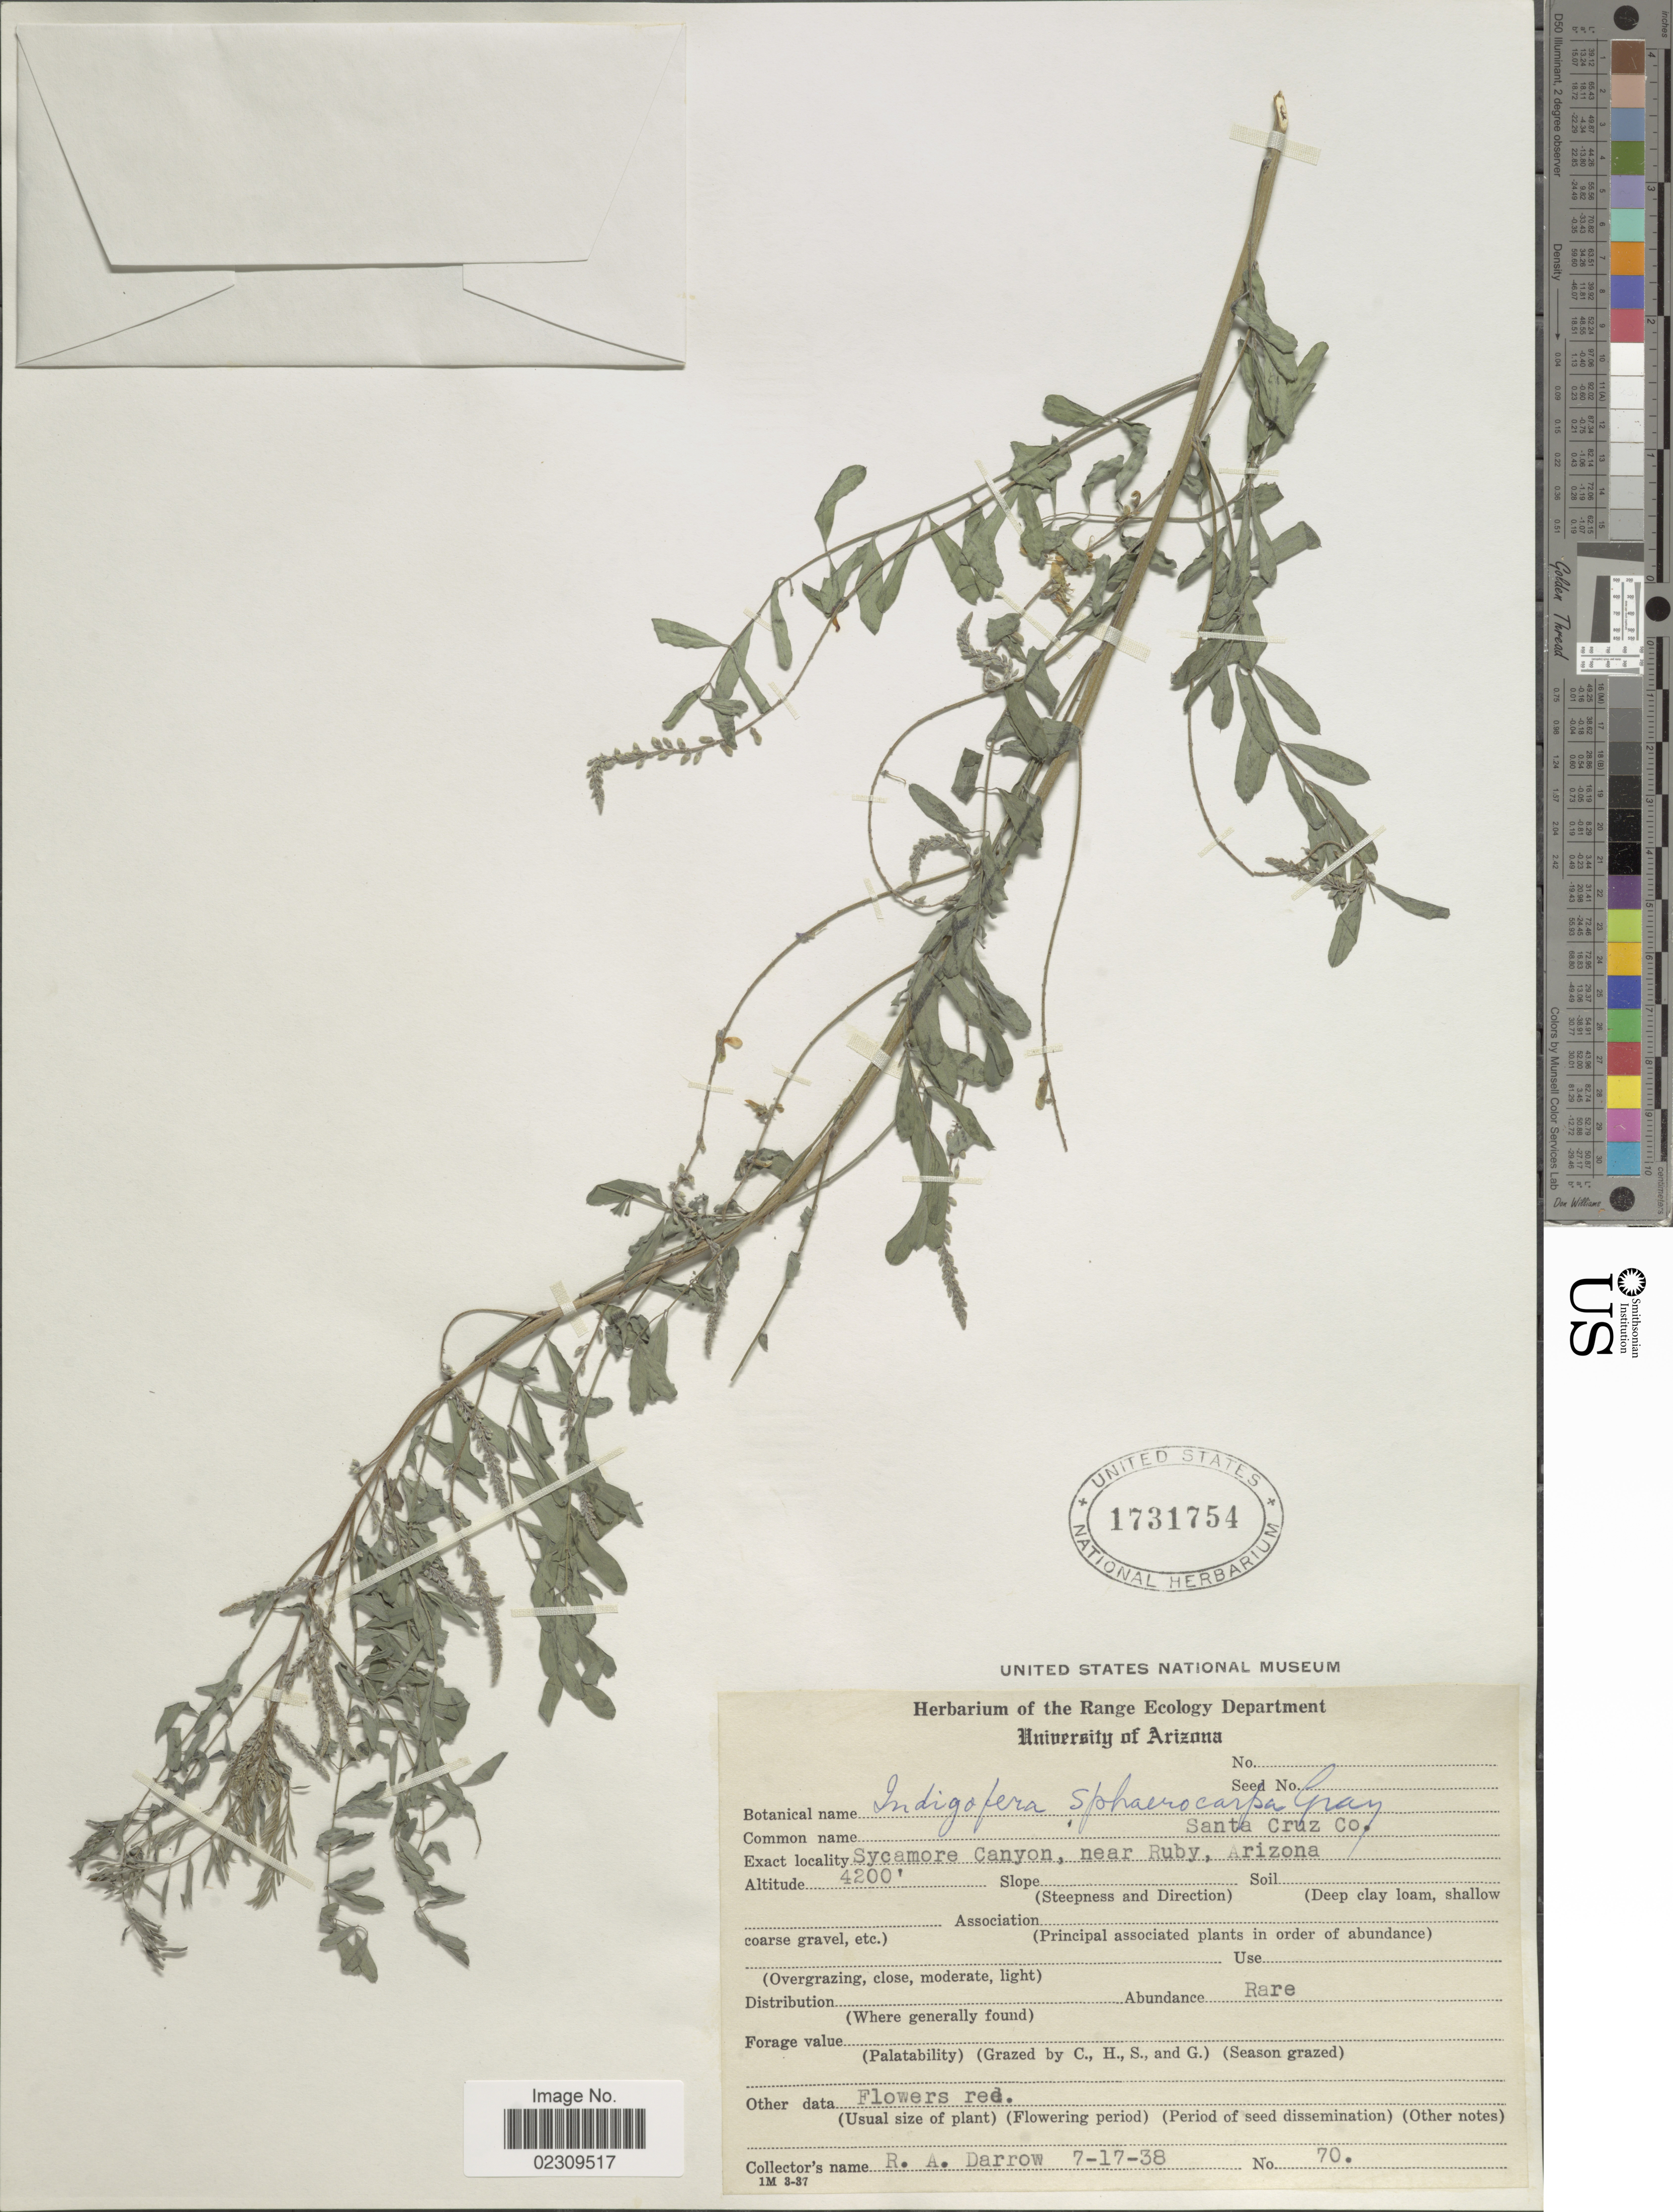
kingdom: Plantae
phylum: Tracheophyta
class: Magnoliopsida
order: Fabales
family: Fabaceae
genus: Indigofera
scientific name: Indigofera sphaerocarpa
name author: A. Gray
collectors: R. A. Darrow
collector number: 70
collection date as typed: Transcribed d/m/y: 17/7/38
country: United States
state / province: Arizona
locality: Sycamore Canyon, near Ruby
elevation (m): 1280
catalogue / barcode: US 1731754